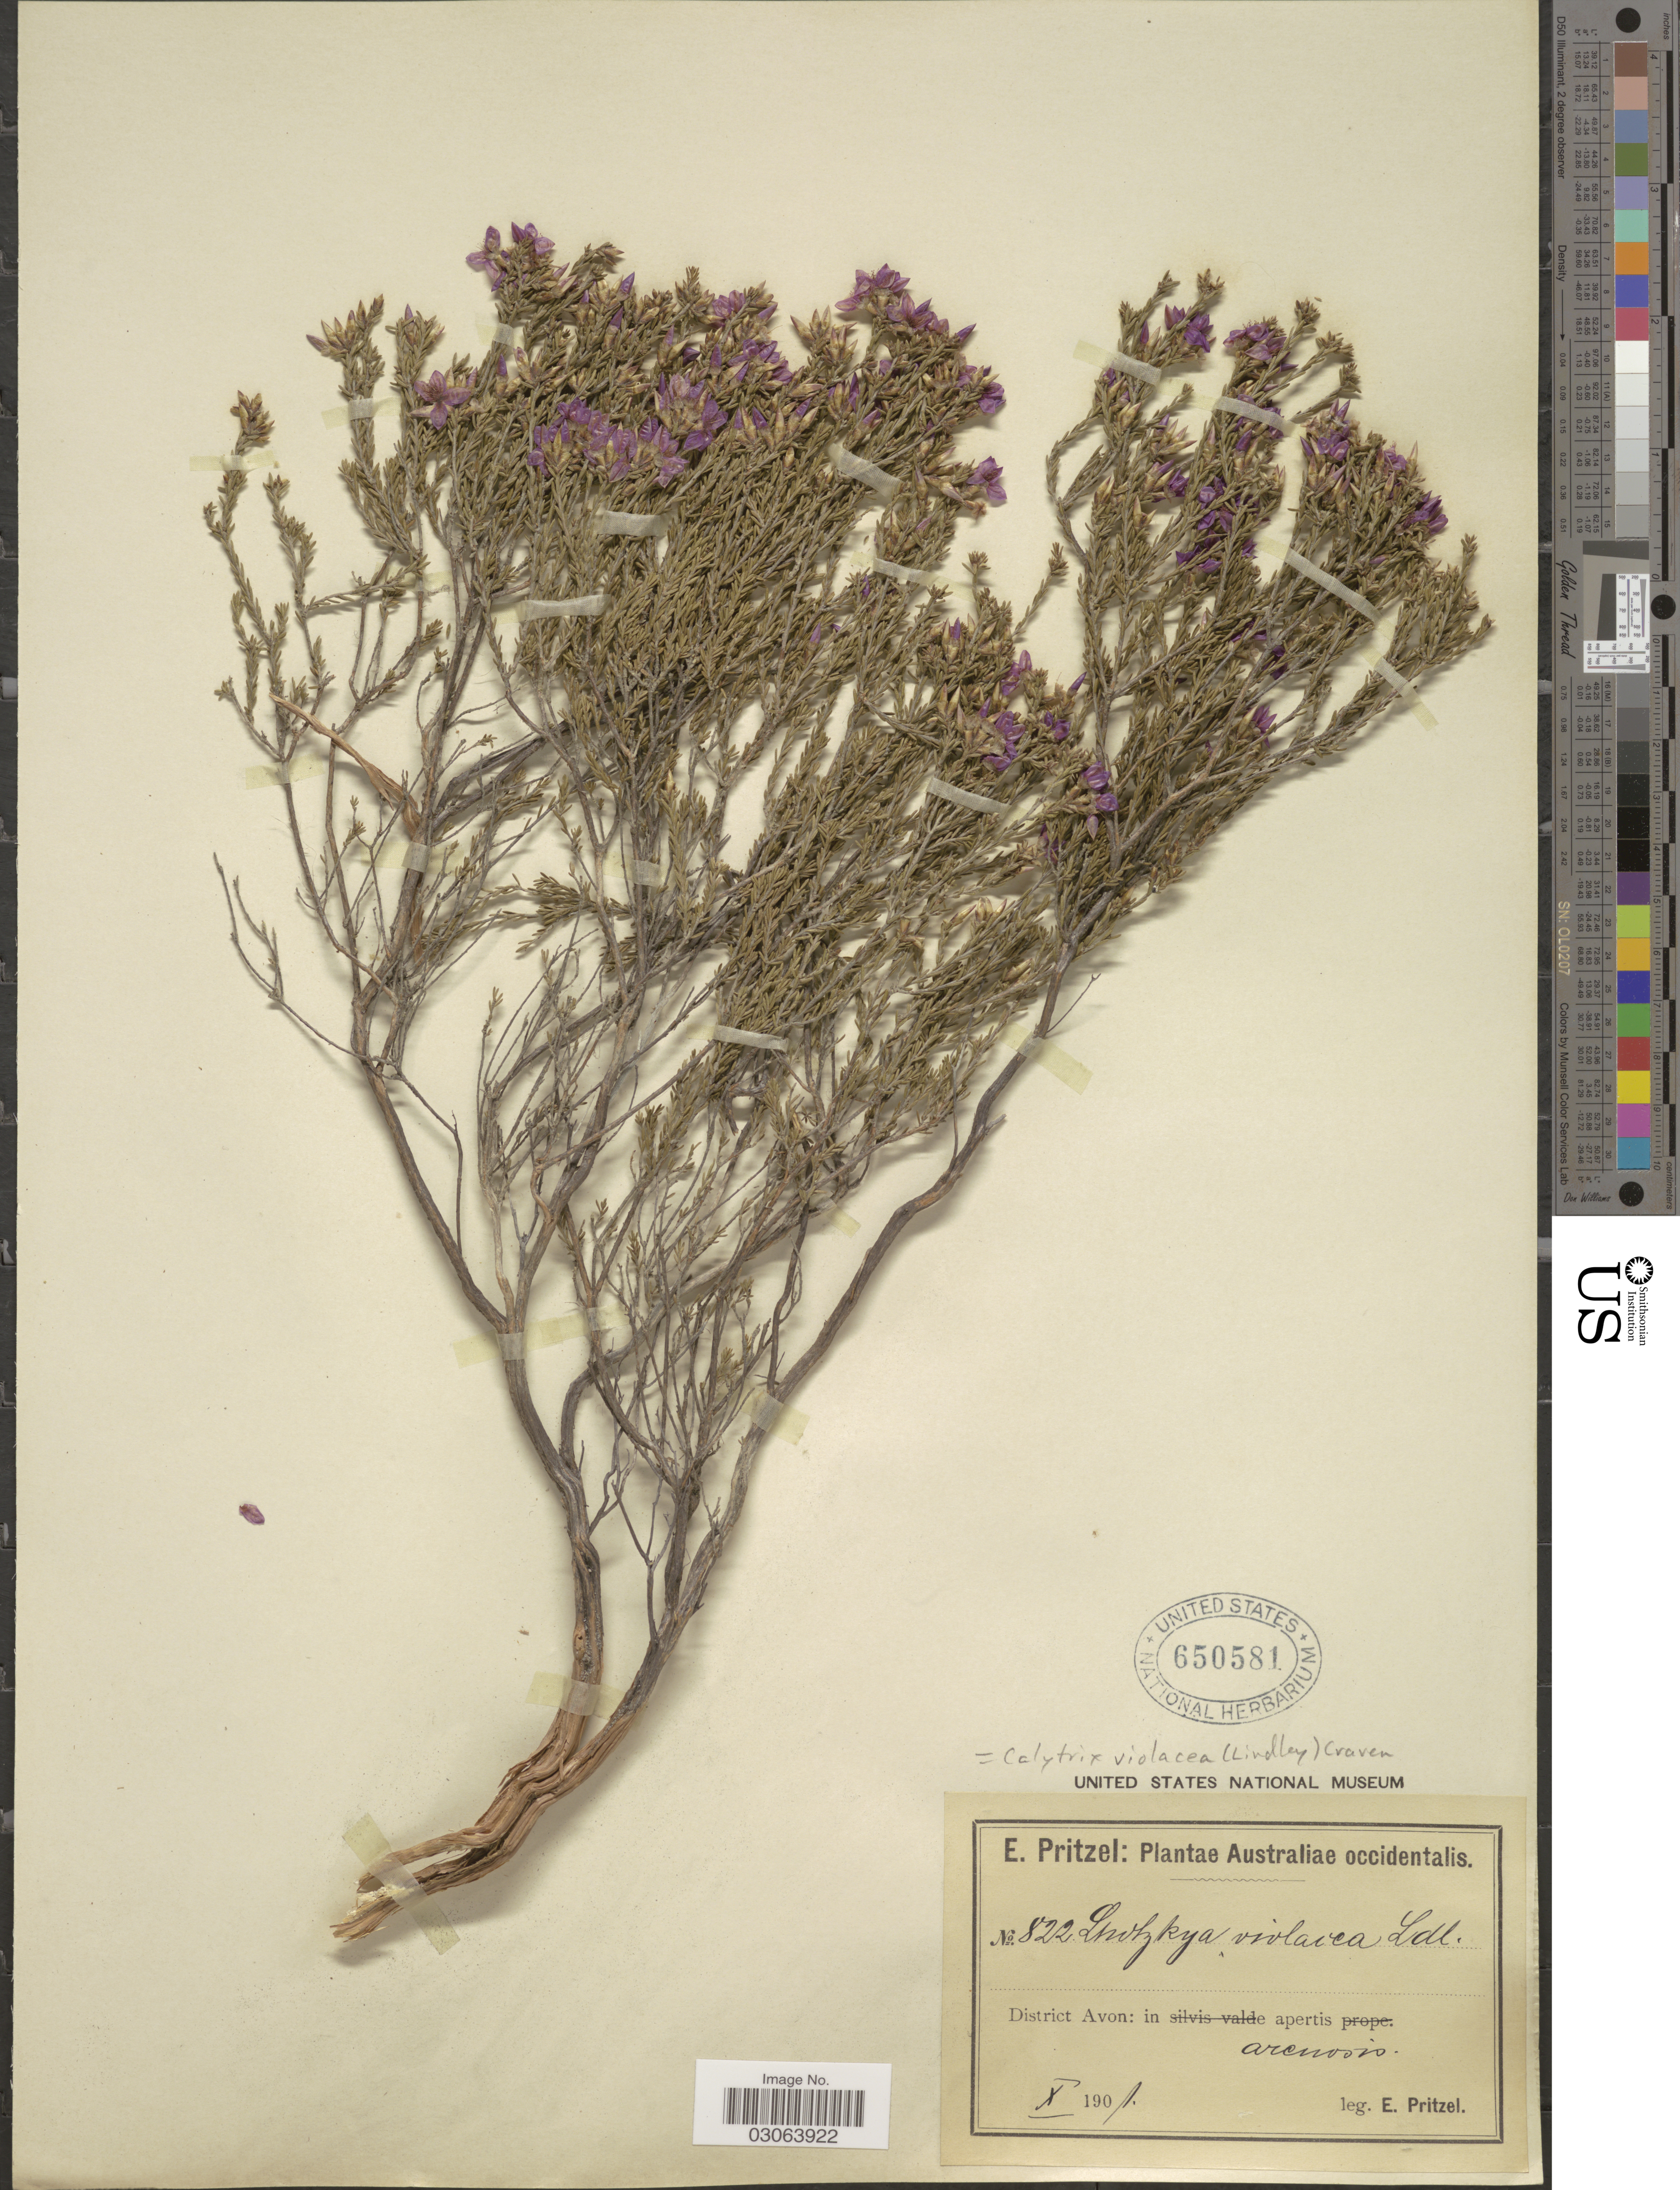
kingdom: Plantae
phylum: Tracheophyta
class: Magnoliopsida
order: Myrtales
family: Myrtaceae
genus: Calytrix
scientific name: Calytrix violacea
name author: (Lindl.) Craven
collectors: E. G. Pritzel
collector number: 822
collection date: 1901-10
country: Australia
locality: Australiae occidentalis. District Avon: in apertis arenosis.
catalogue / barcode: US 650581